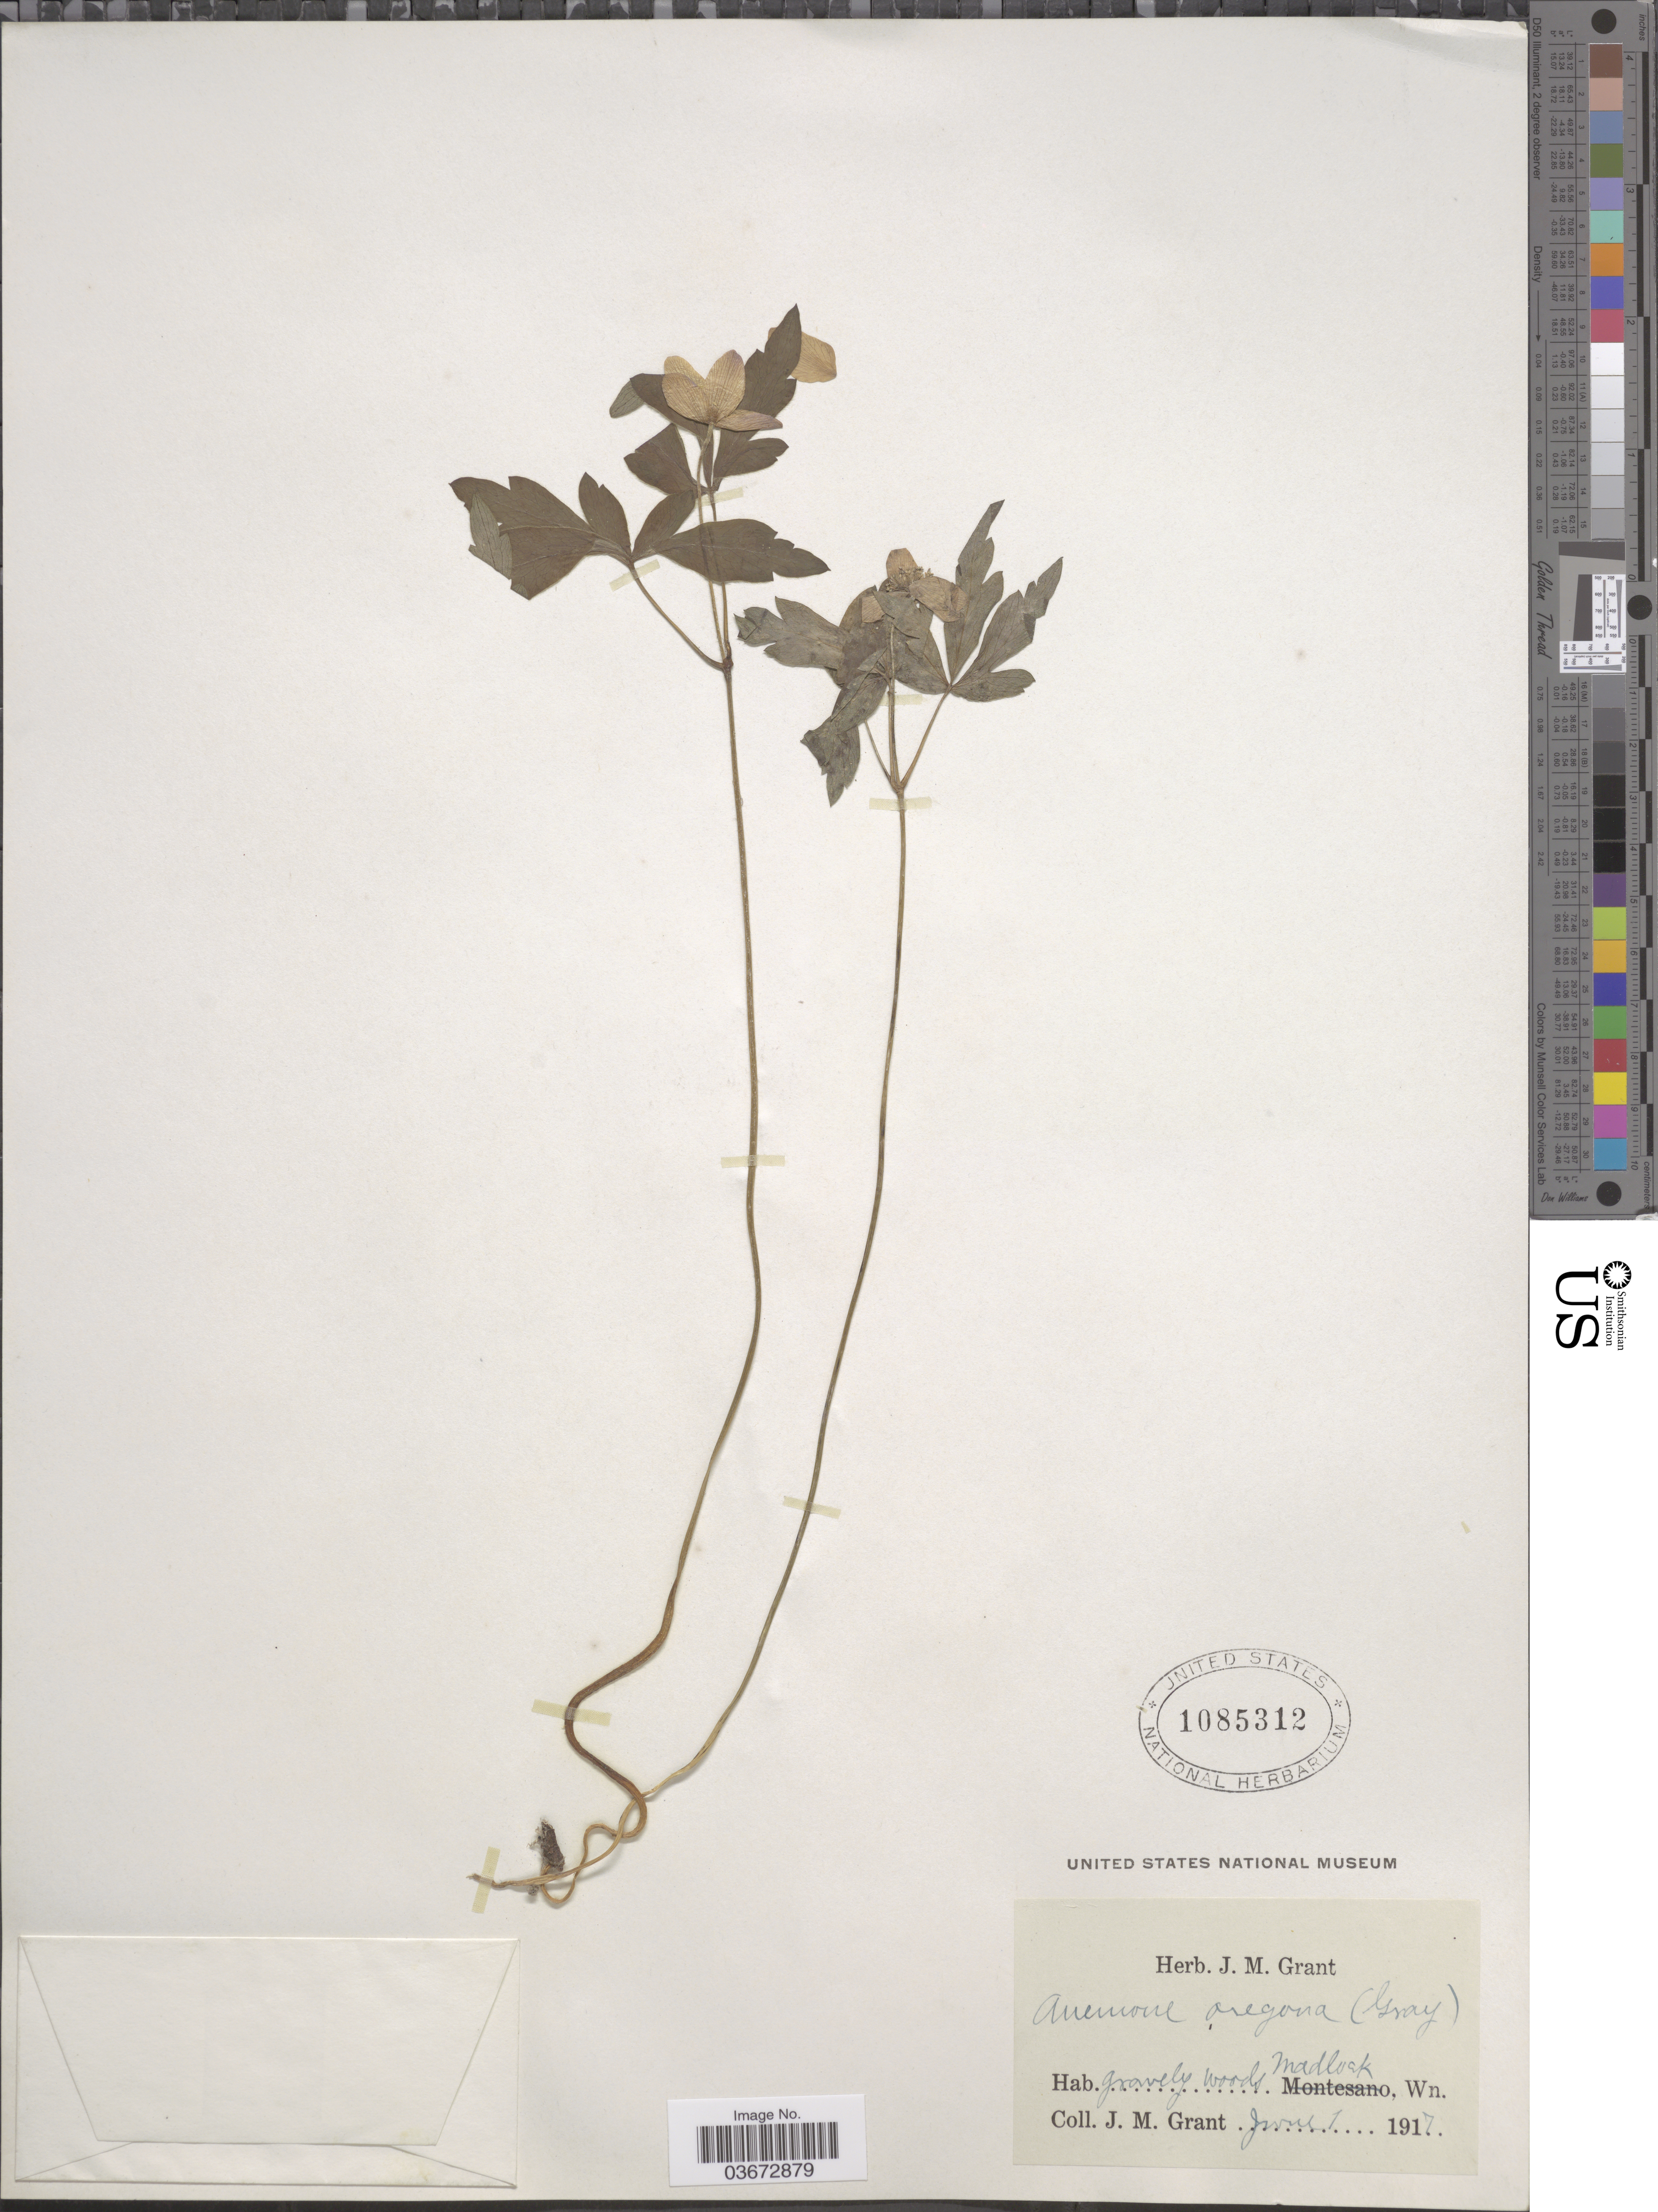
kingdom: Plantae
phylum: Tracheophyta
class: Magnoliopsida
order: Ranunculales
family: Ranunculaceae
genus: Anemone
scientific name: Anemone quinquefolia var. oregana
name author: (A. Gray) B.L. Rob.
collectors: J. M. Grant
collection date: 1917-06-01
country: United States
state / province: Washington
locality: Gravelly woods Madloak, Wn.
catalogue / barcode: US 1085312